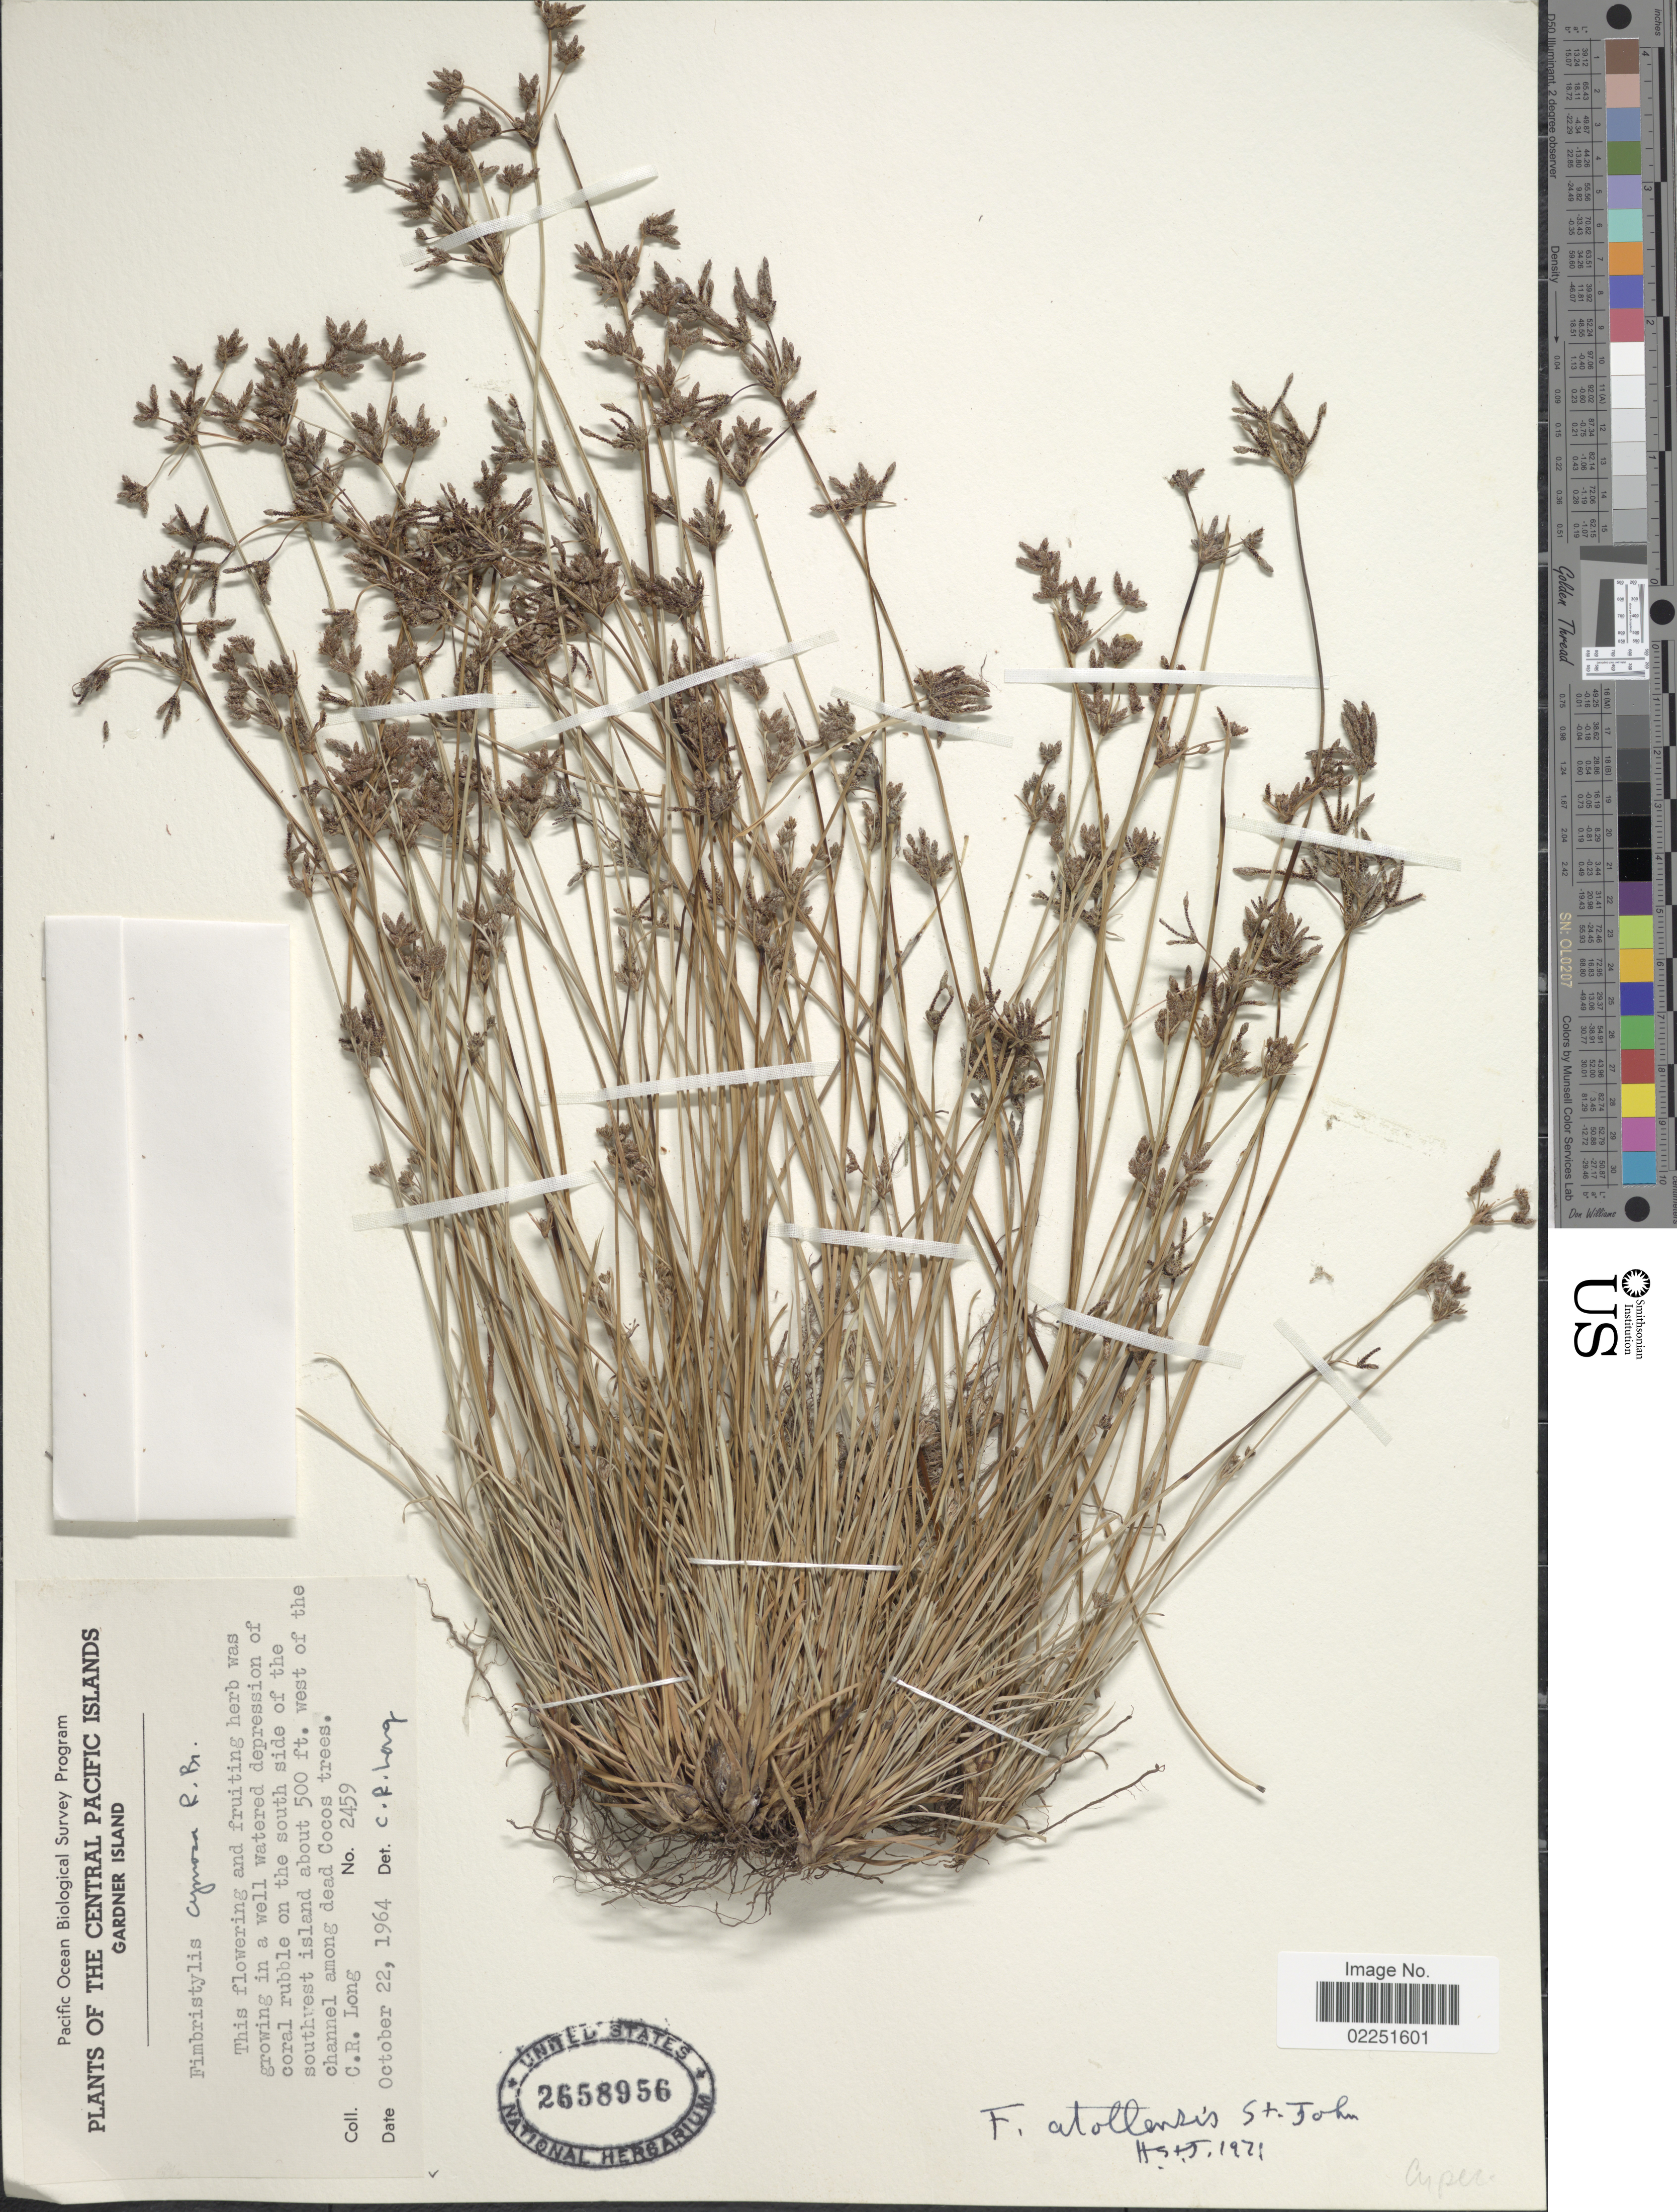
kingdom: Plantae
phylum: Tracheophyta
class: Liliopsida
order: Poales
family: Cyperaceae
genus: Fimbristylis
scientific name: Fimbristylis cymosa subsp. spathacea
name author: (Roth) T. Koyama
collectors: C. R. Long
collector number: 2459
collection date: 1964-10-22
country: Kiribati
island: Nikumaroro [Gardner] Atoll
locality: Central Pacific Islands, Gardner Island, on the south side of the southwest island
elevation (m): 152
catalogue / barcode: US 2658956